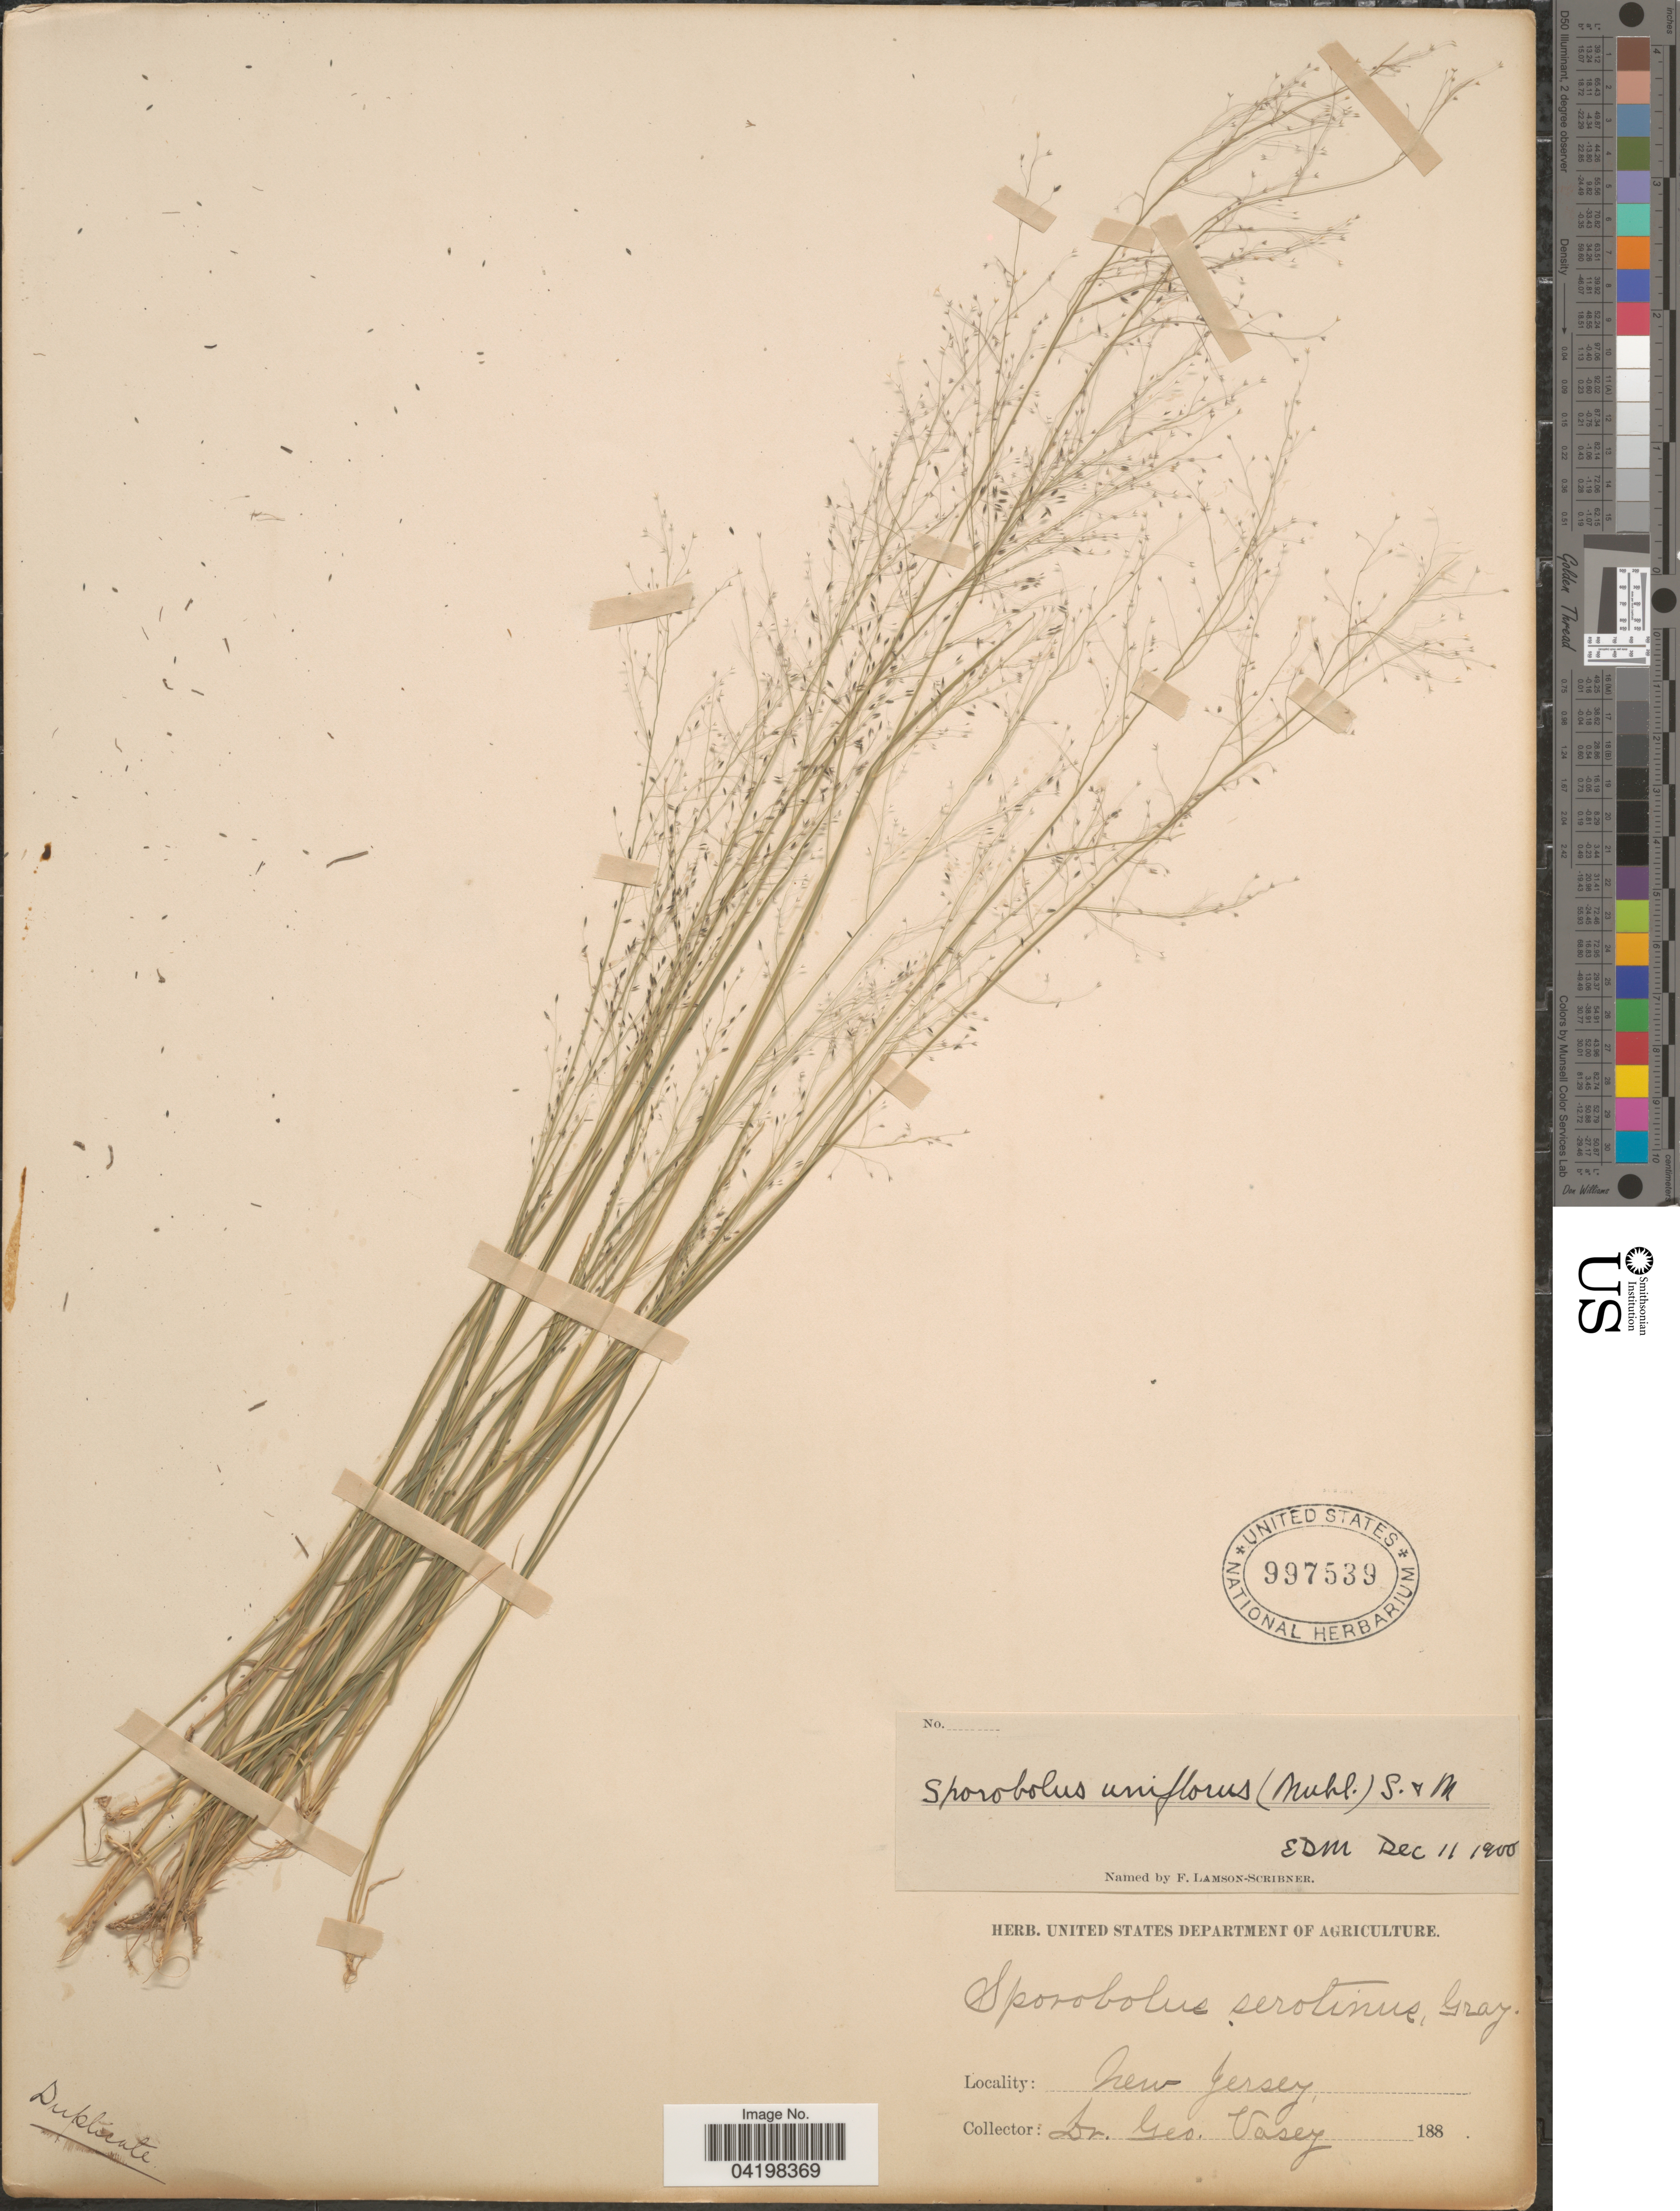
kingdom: Plantae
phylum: Tracheophyta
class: Liliopsida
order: Poales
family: Poaceae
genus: Muhlenbergia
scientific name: Muhlenbergia uniflora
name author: (Muhl.) Fernald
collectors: G. Vasey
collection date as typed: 188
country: United States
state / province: New Jersey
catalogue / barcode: US 997539